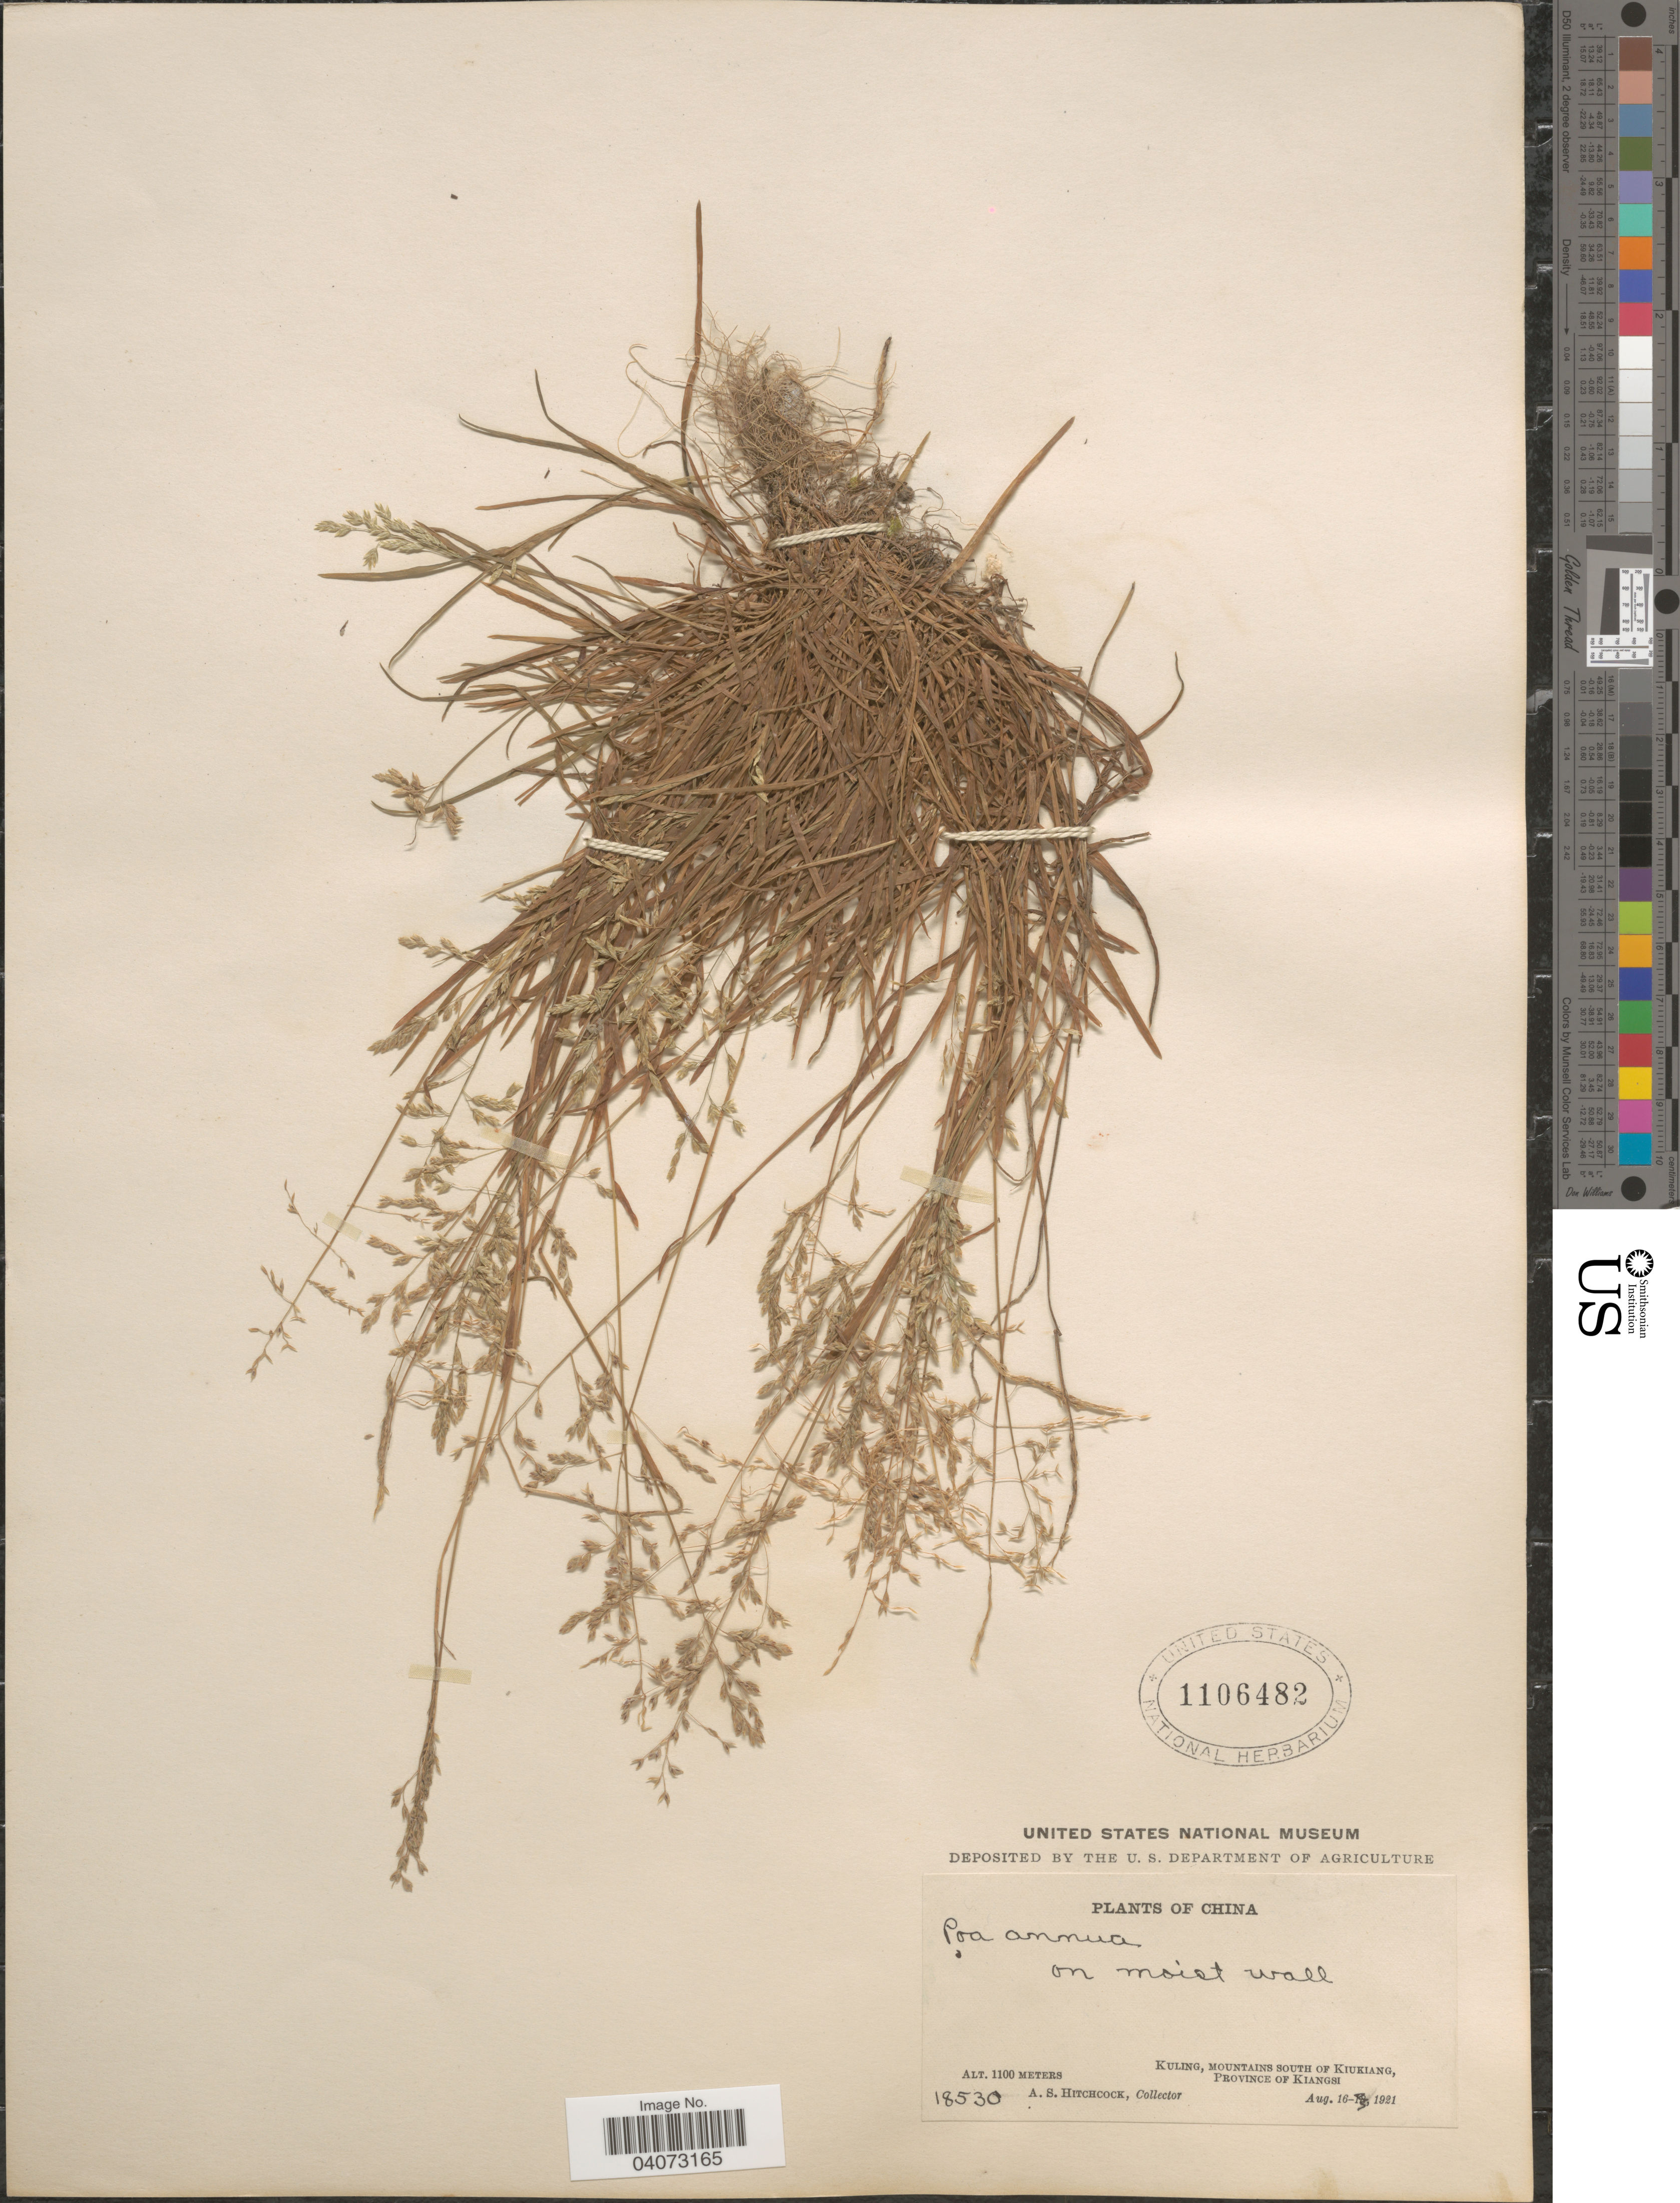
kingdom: Plantae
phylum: Tracheophyta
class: Liliopsida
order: Poales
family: Poaceae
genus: Poa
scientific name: Poa annua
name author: L.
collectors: A. S. Hitchcock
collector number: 18530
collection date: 1921-08-16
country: China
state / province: Jiangxi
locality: Kuling, mountains South of Kiukiang. Province of Kiangsi.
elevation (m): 1100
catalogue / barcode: US 1106482